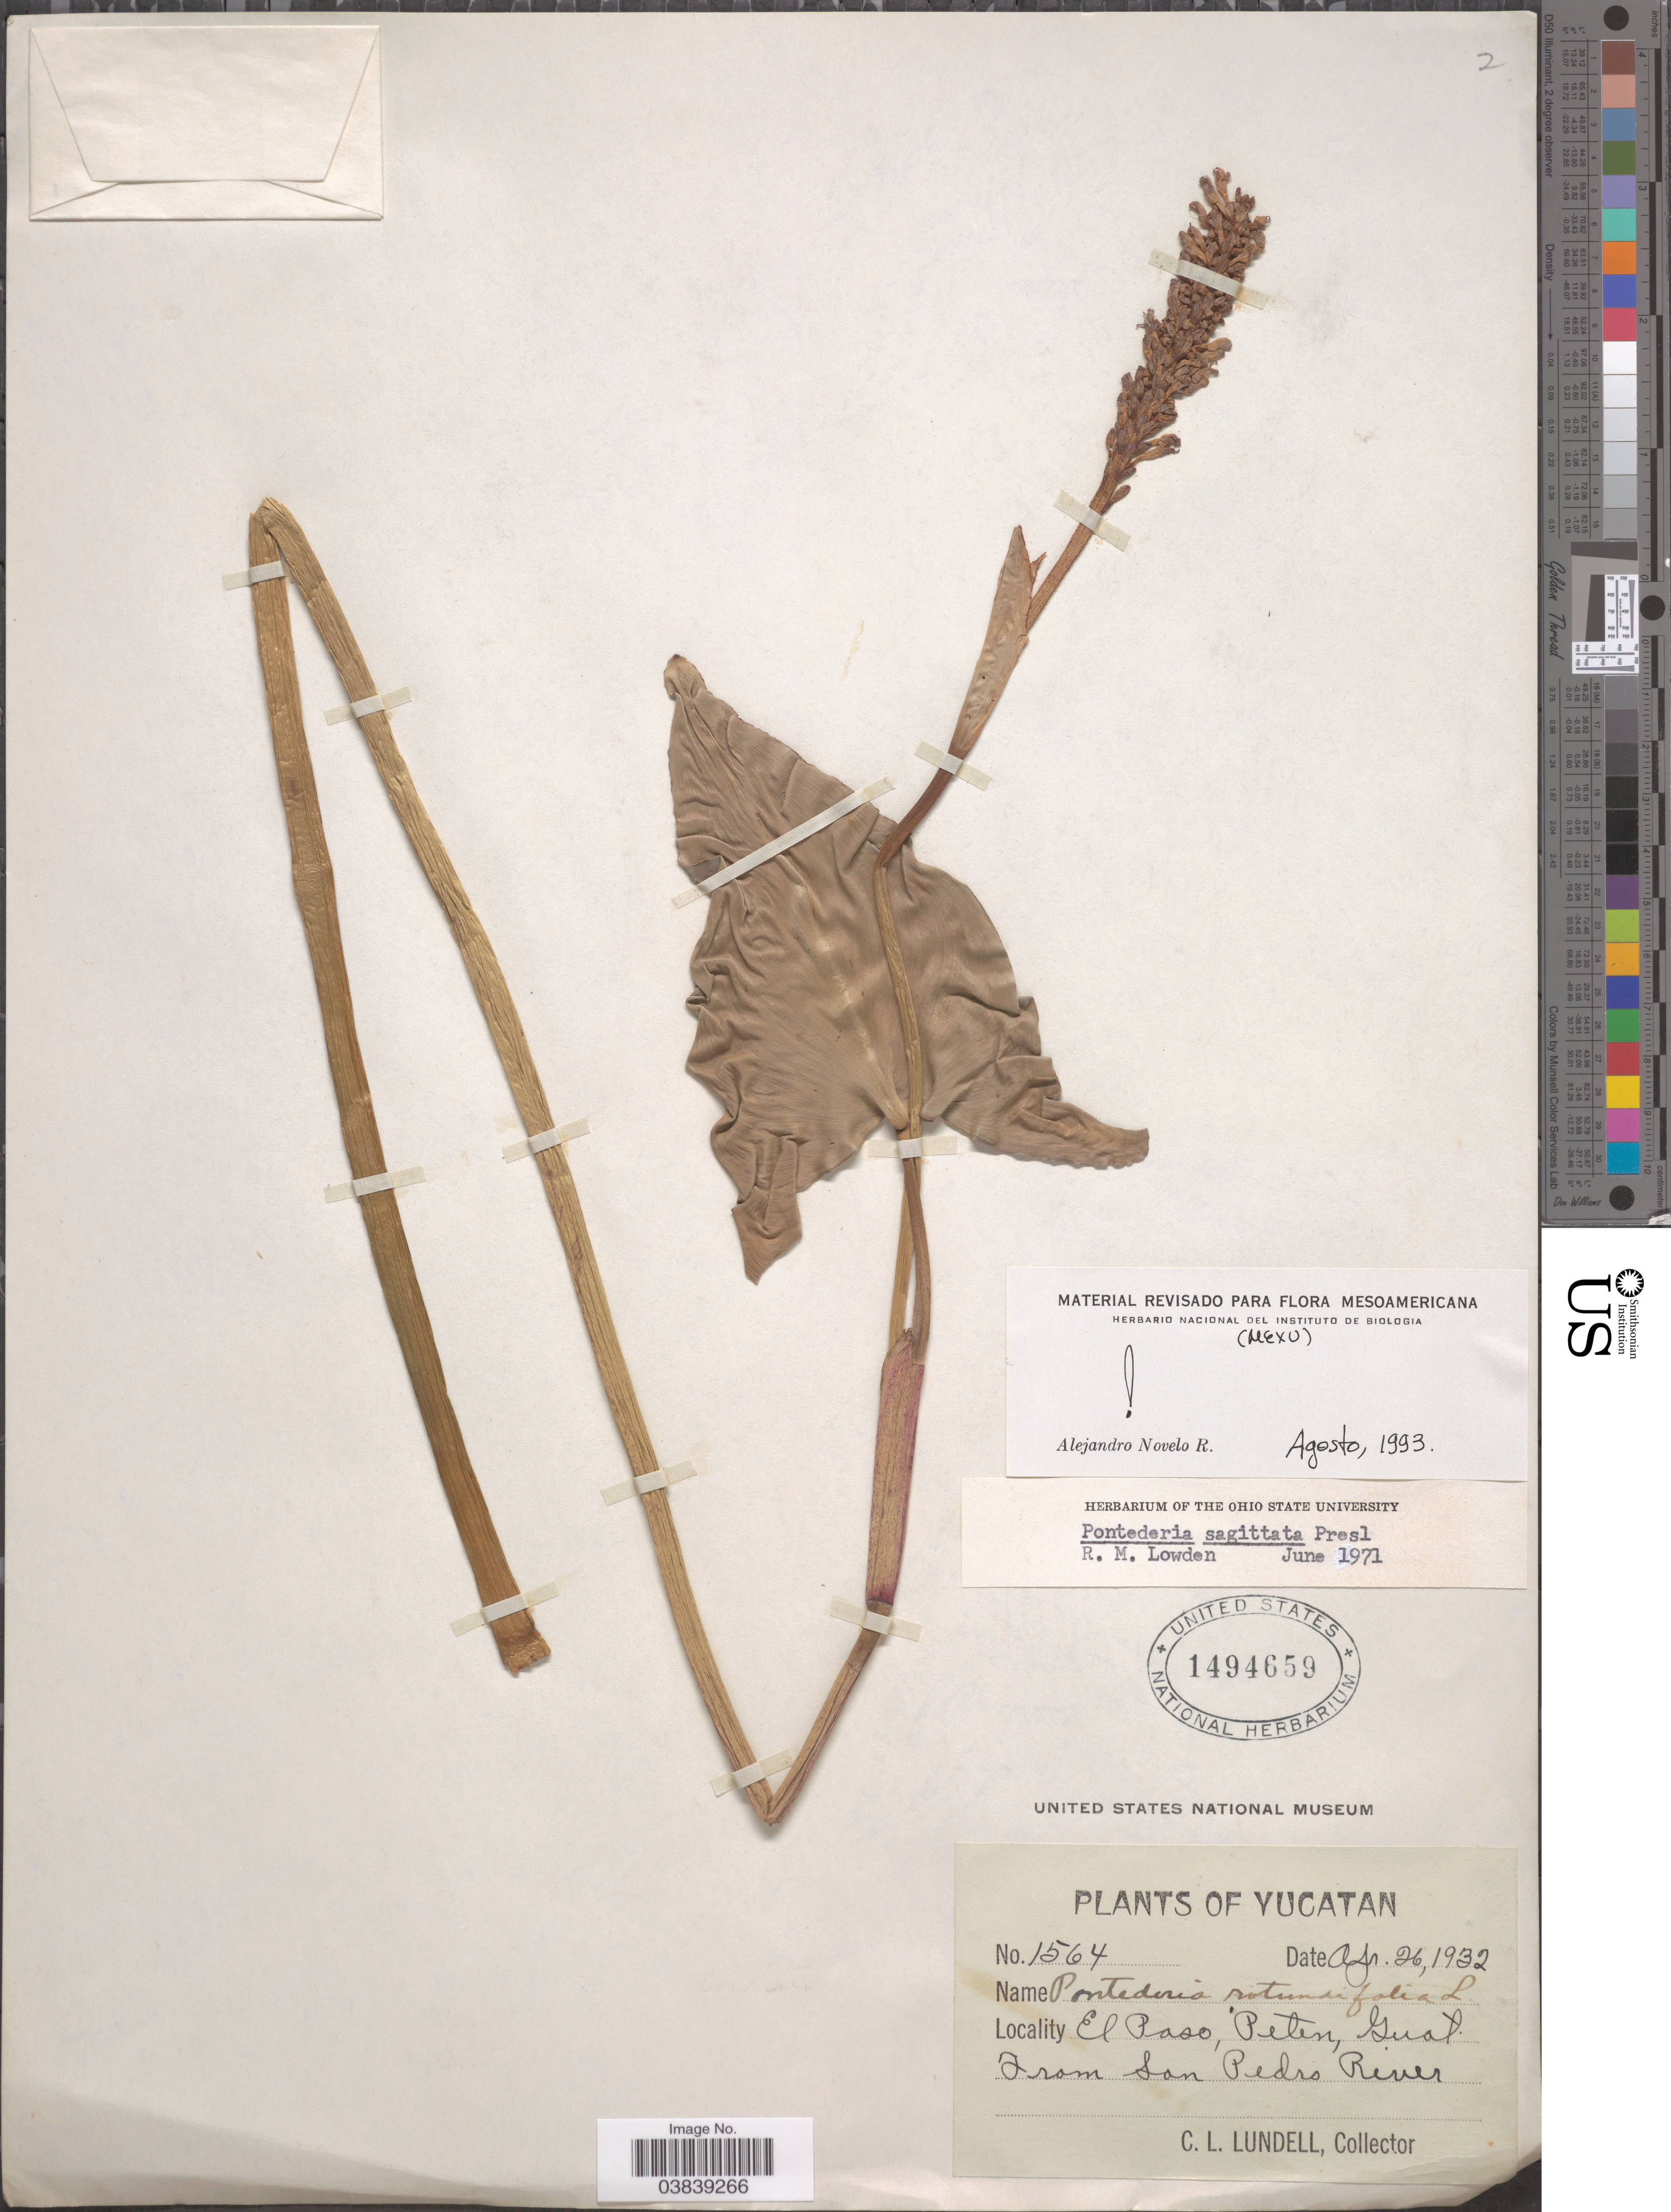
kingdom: Plantae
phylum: Tracheophyta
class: Liliopsida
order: Commelinales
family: Pontederiaceae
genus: Pontederia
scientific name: Pontederia sagittata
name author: C. Presl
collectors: C. L. Lundell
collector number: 1564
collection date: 1932-04-26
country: Guatemala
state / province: El Peten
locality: El Paso. From San Pedro River.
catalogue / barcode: US 1494659